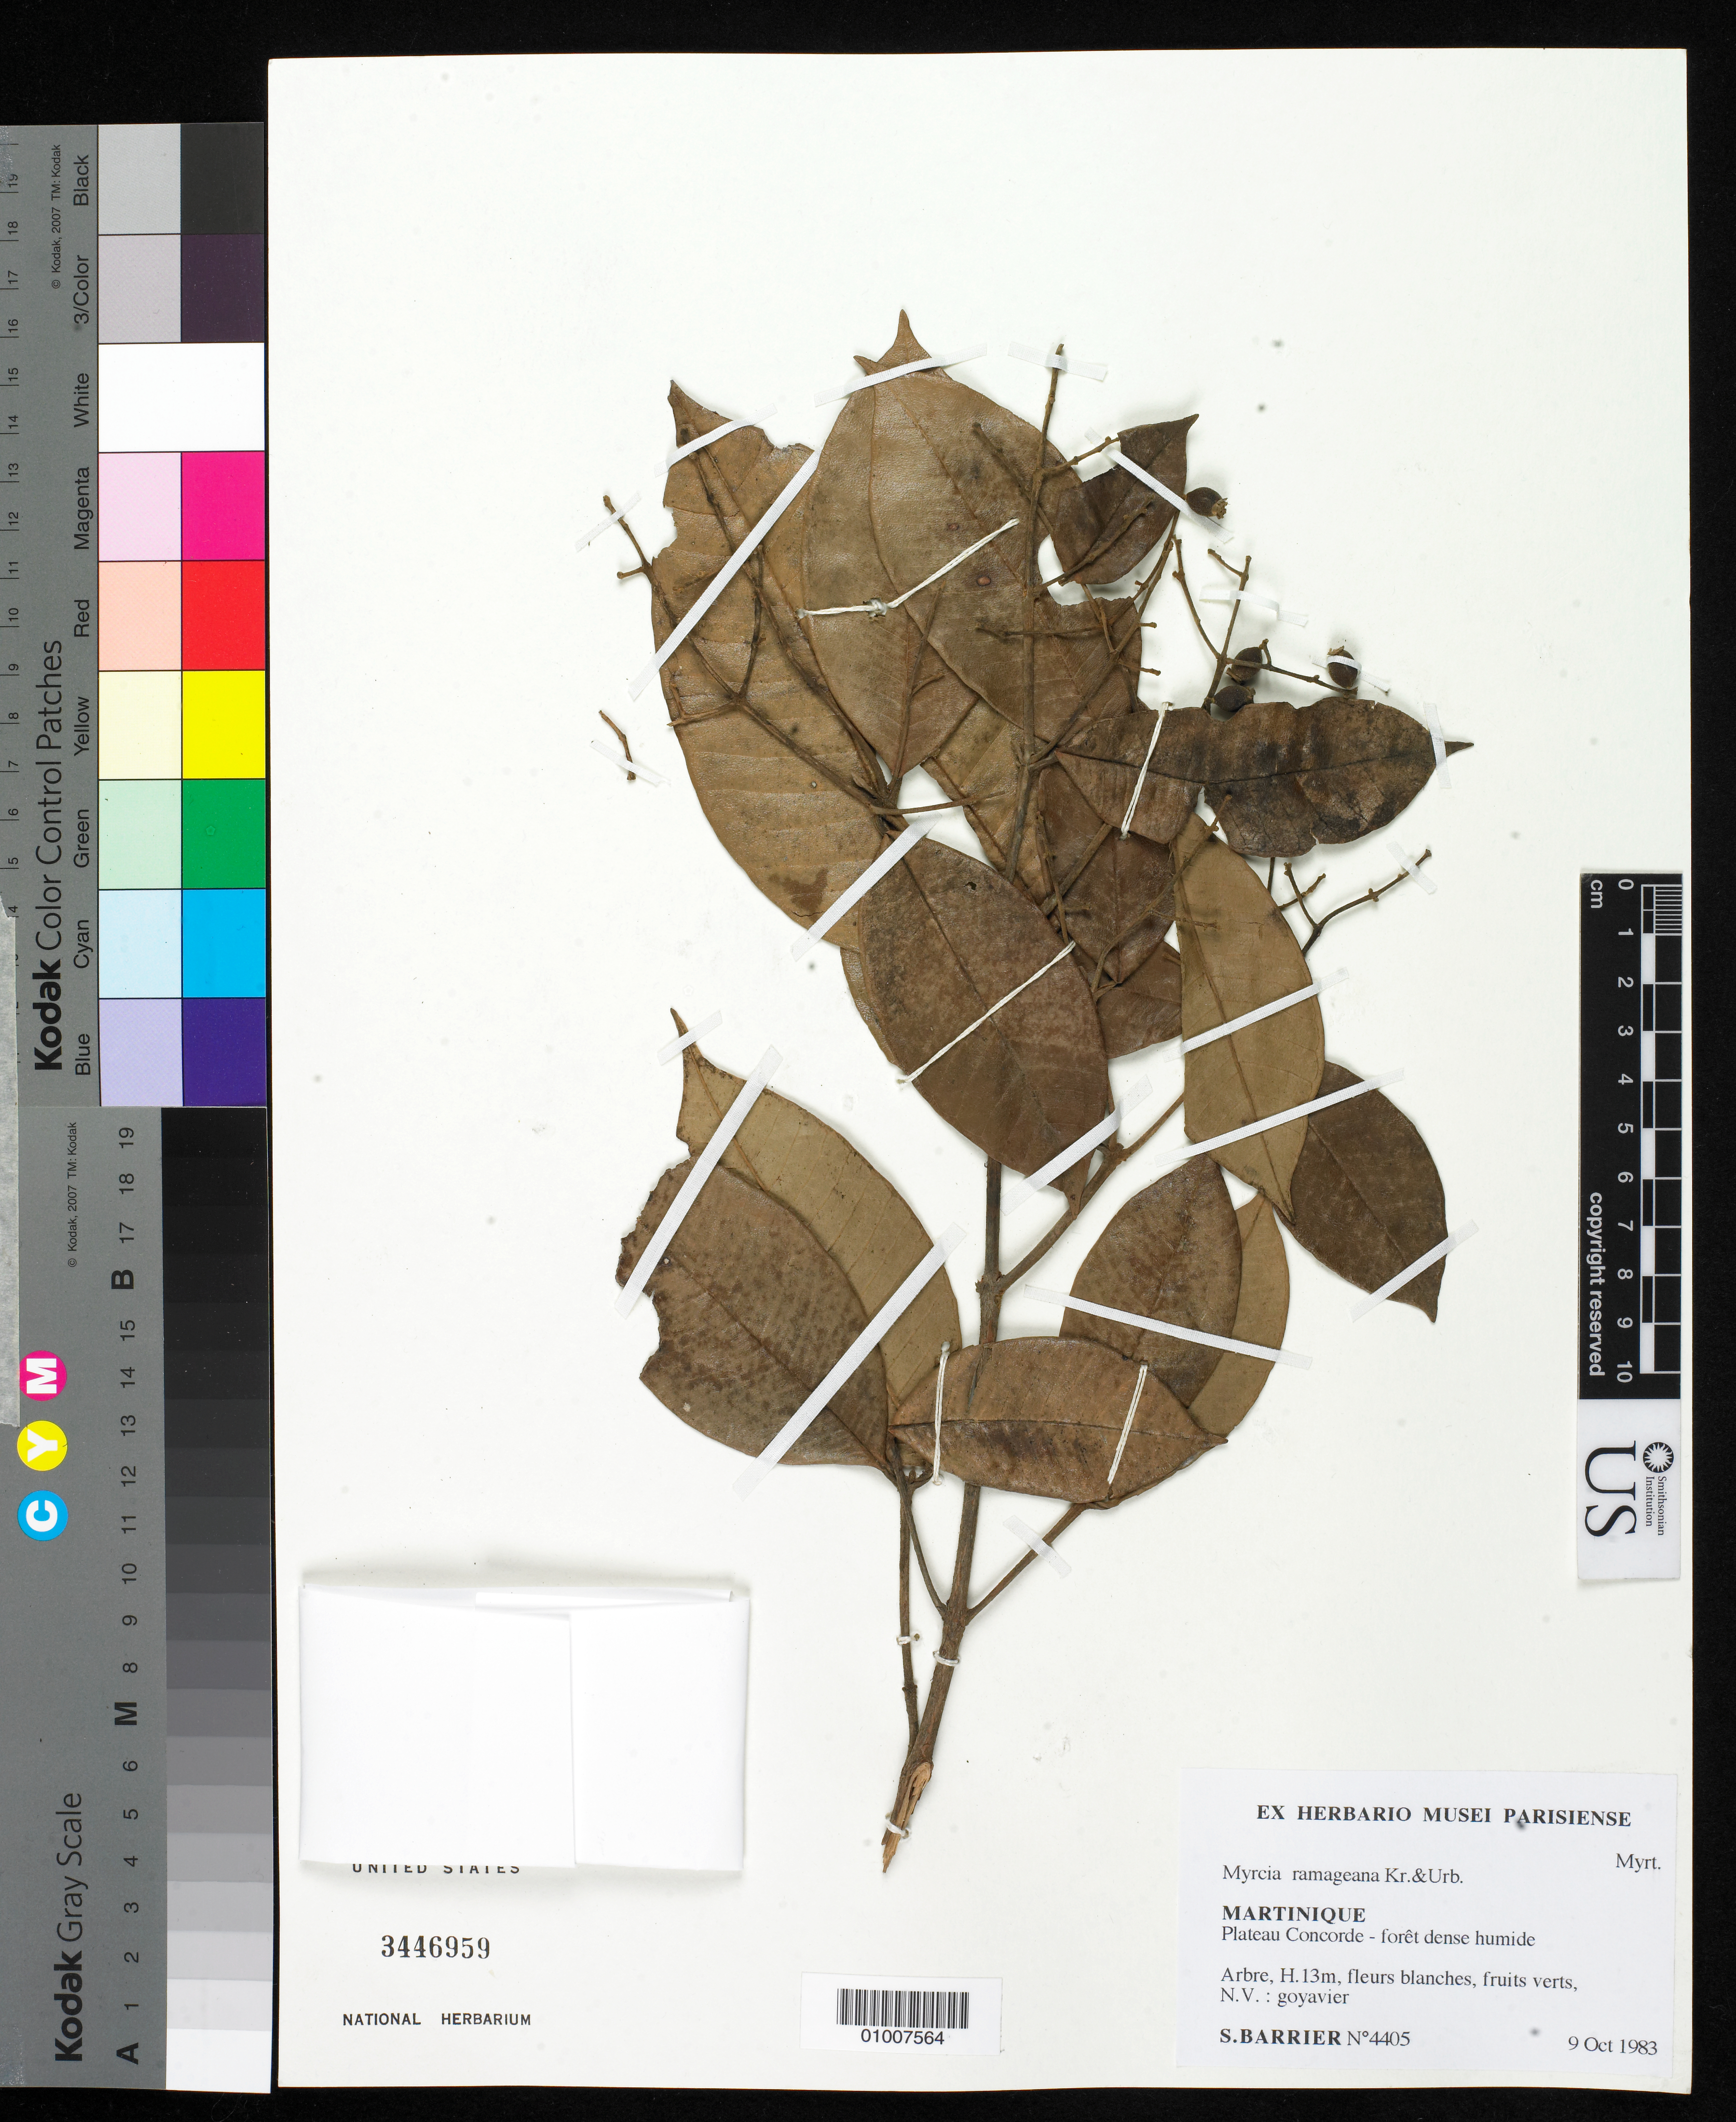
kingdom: Plantae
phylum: Tracheophyta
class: Magnoliopsida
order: Myrtales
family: Myrtaceae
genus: Myrcia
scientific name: Myrcia ramageana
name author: Krug & Urb.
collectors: S. Barrier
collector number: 4405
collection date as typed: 09 Oct 1983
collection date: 1983-10-09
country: Martinique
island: Martinique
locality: Plateau Concorde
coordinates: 0 N, 0 E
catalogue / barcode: US 3446959